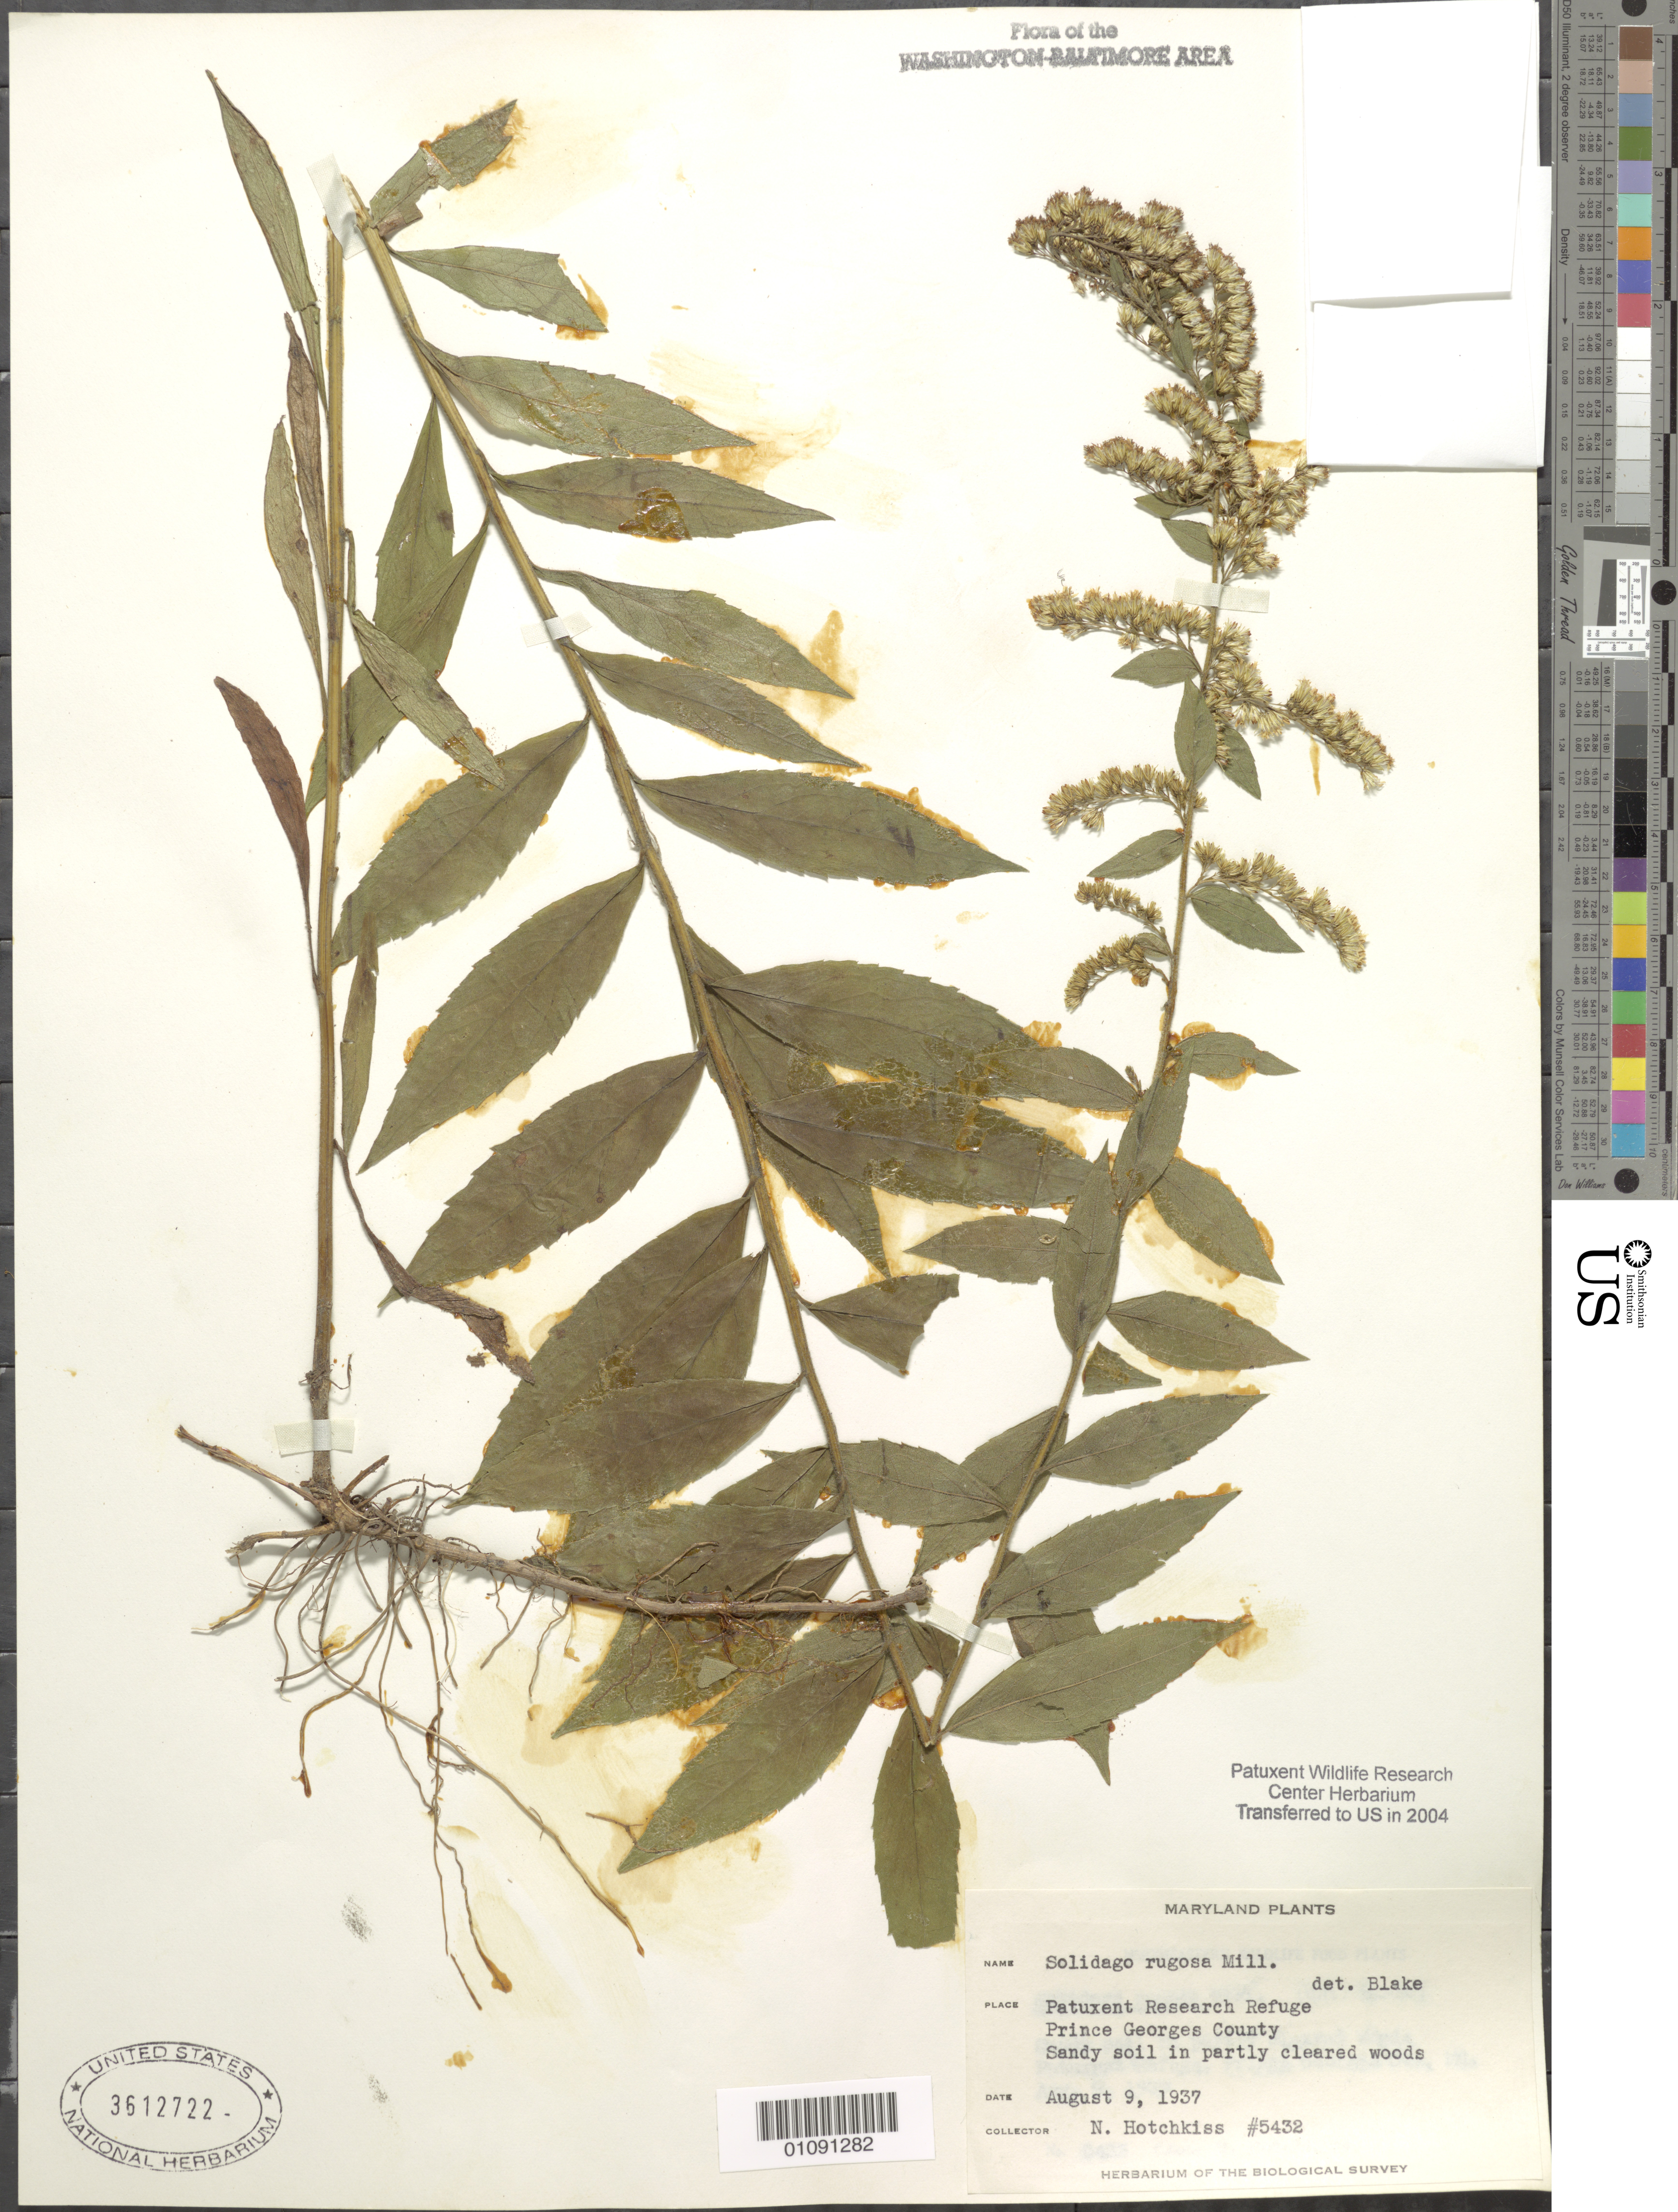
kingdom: Plantae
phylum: Tracheophyta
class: Magnoliopsida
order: Asterales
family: Asteraceae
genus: Solidago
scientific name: Solidago rugosa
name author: Mill.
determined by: Blake, Sydney F.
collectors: N. Hotchkiss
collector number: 5432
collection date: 1937-08-09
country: United States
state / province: Maryland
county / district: Prince George's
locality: Patuxent Wildlife Refuge.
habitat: Sandy soil in partly cleared woods.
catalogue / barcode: US 3612722